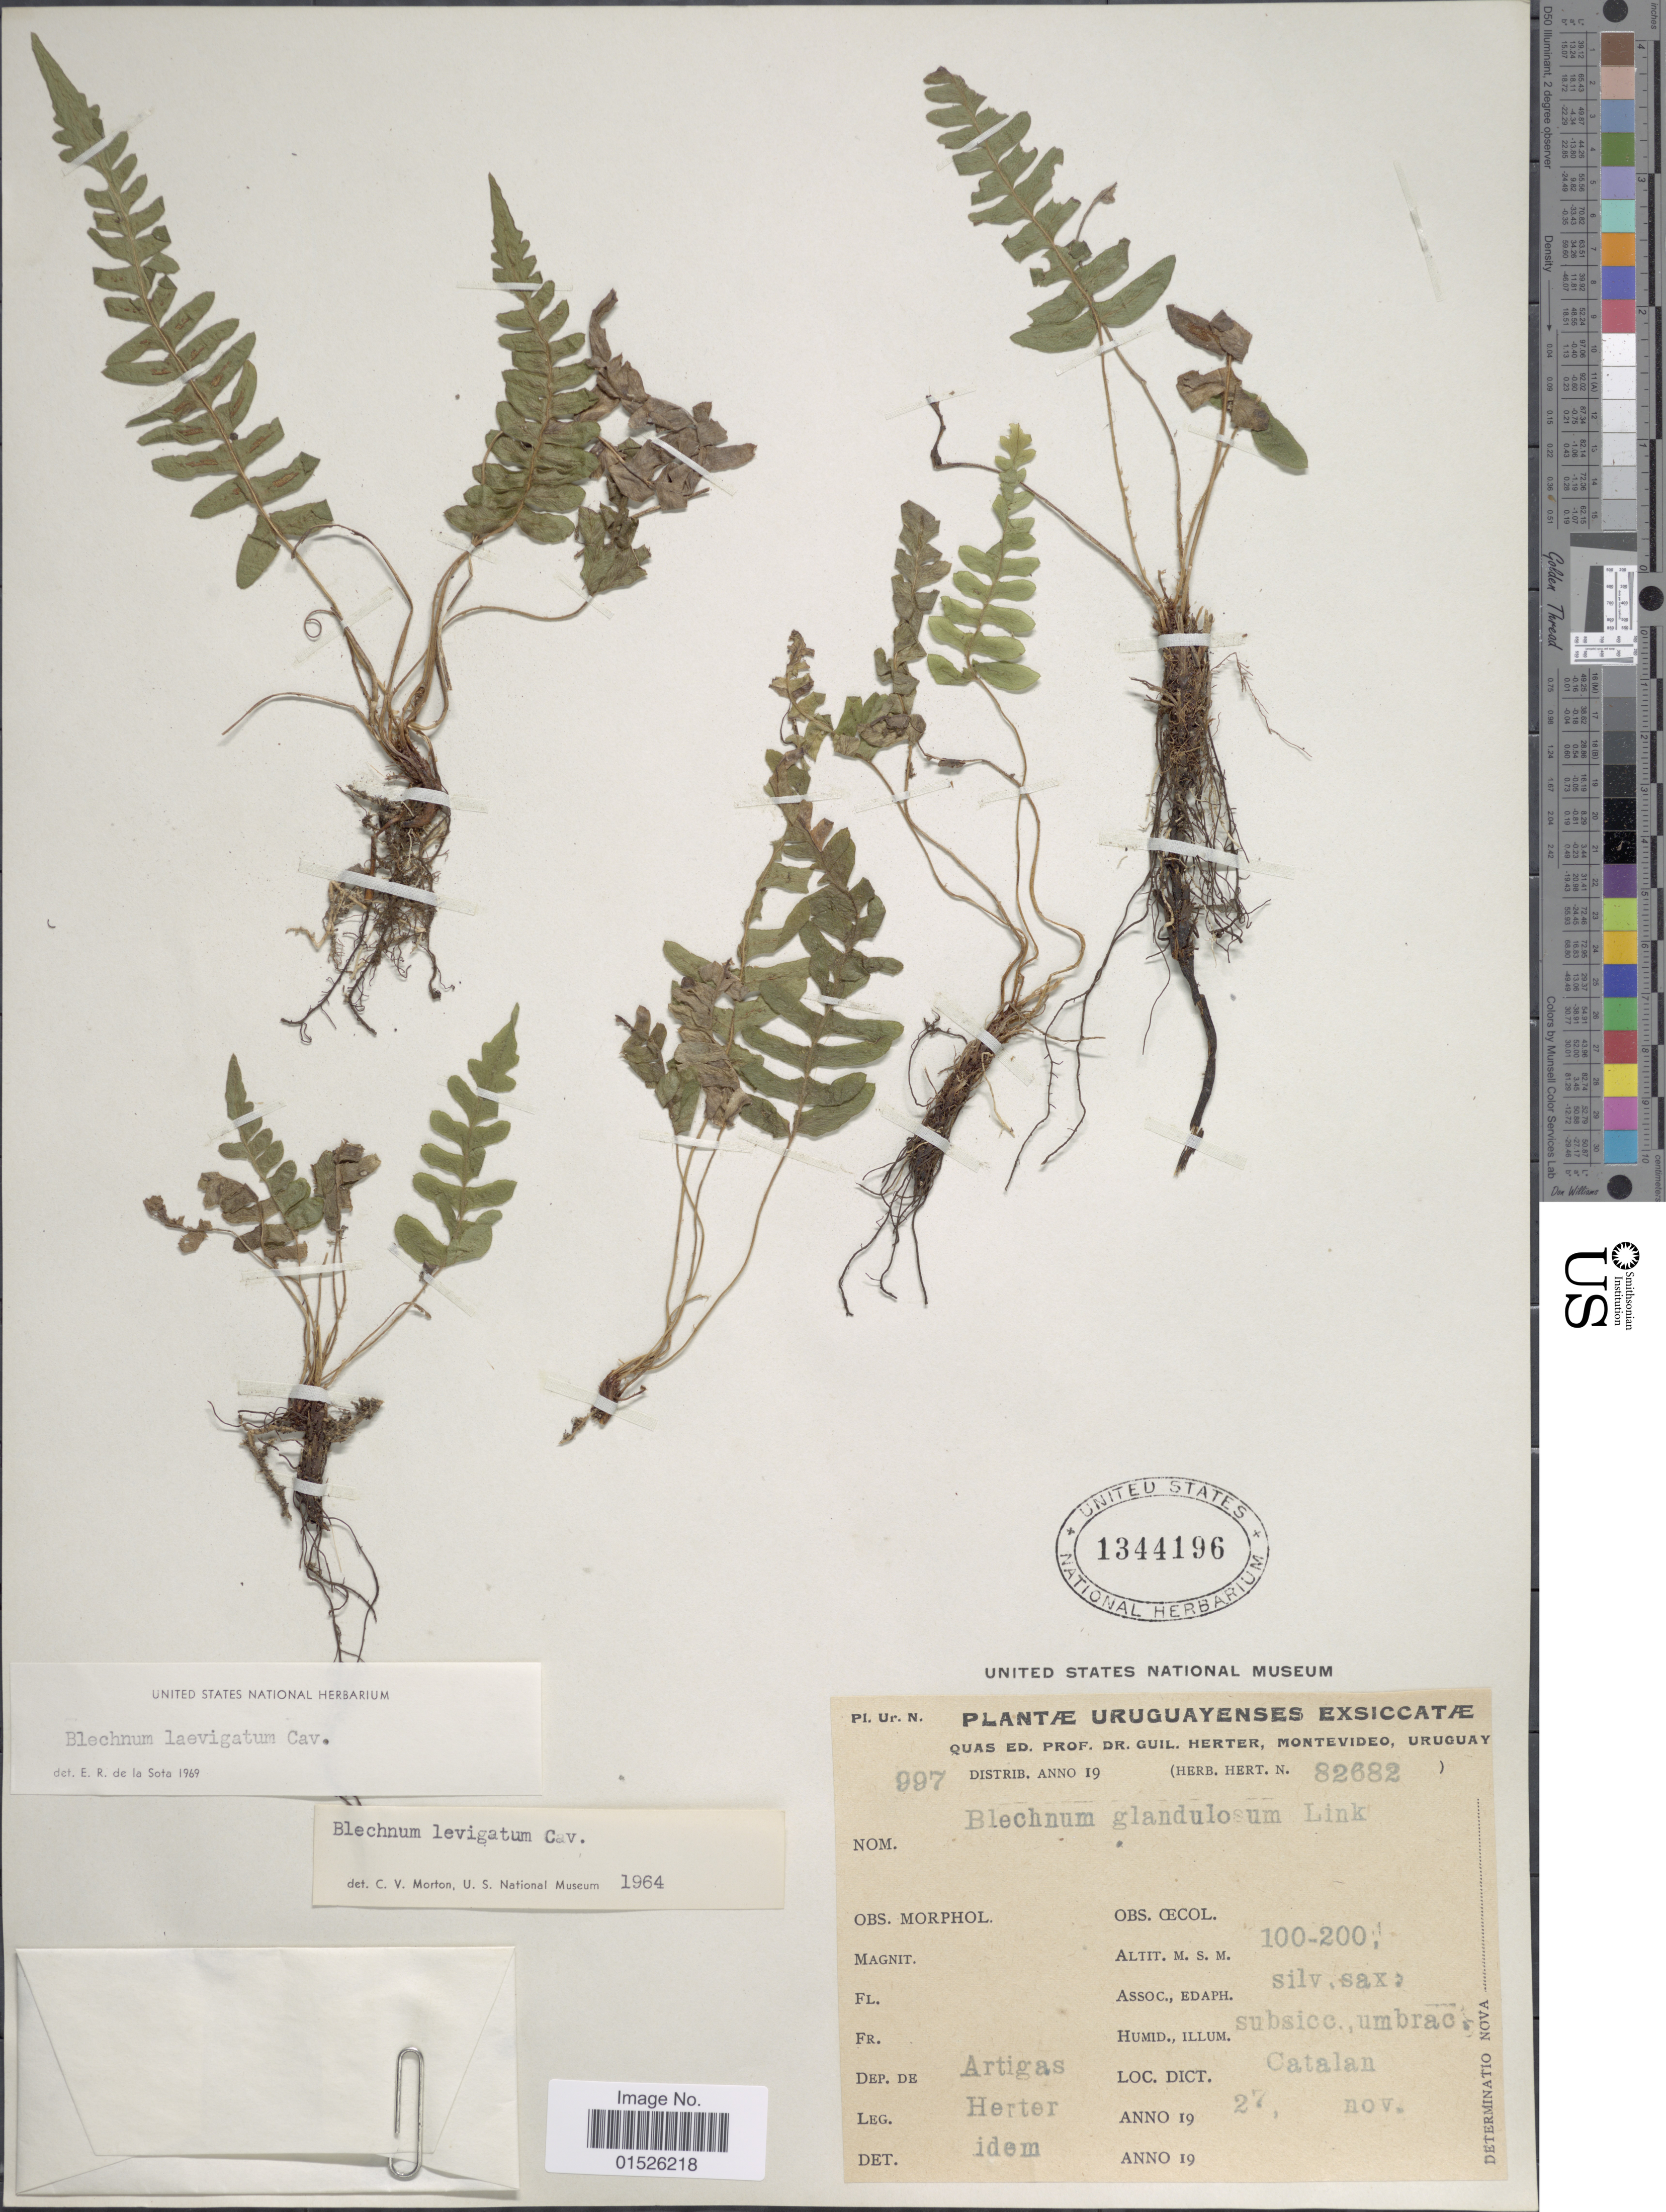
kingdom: Plantae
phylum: Tracheophyta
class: Polypodiopsida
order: Polypodiales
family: Blechnaceae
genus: Blechnum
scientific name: Blechnum laevigatum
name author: Cav.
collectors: Herter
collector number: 997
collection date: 1927-11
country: Uruguay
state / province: Artigas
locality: Uruguayenses, Dep de. Artigas, Catalan.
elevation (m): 100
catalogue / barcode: US 1344196